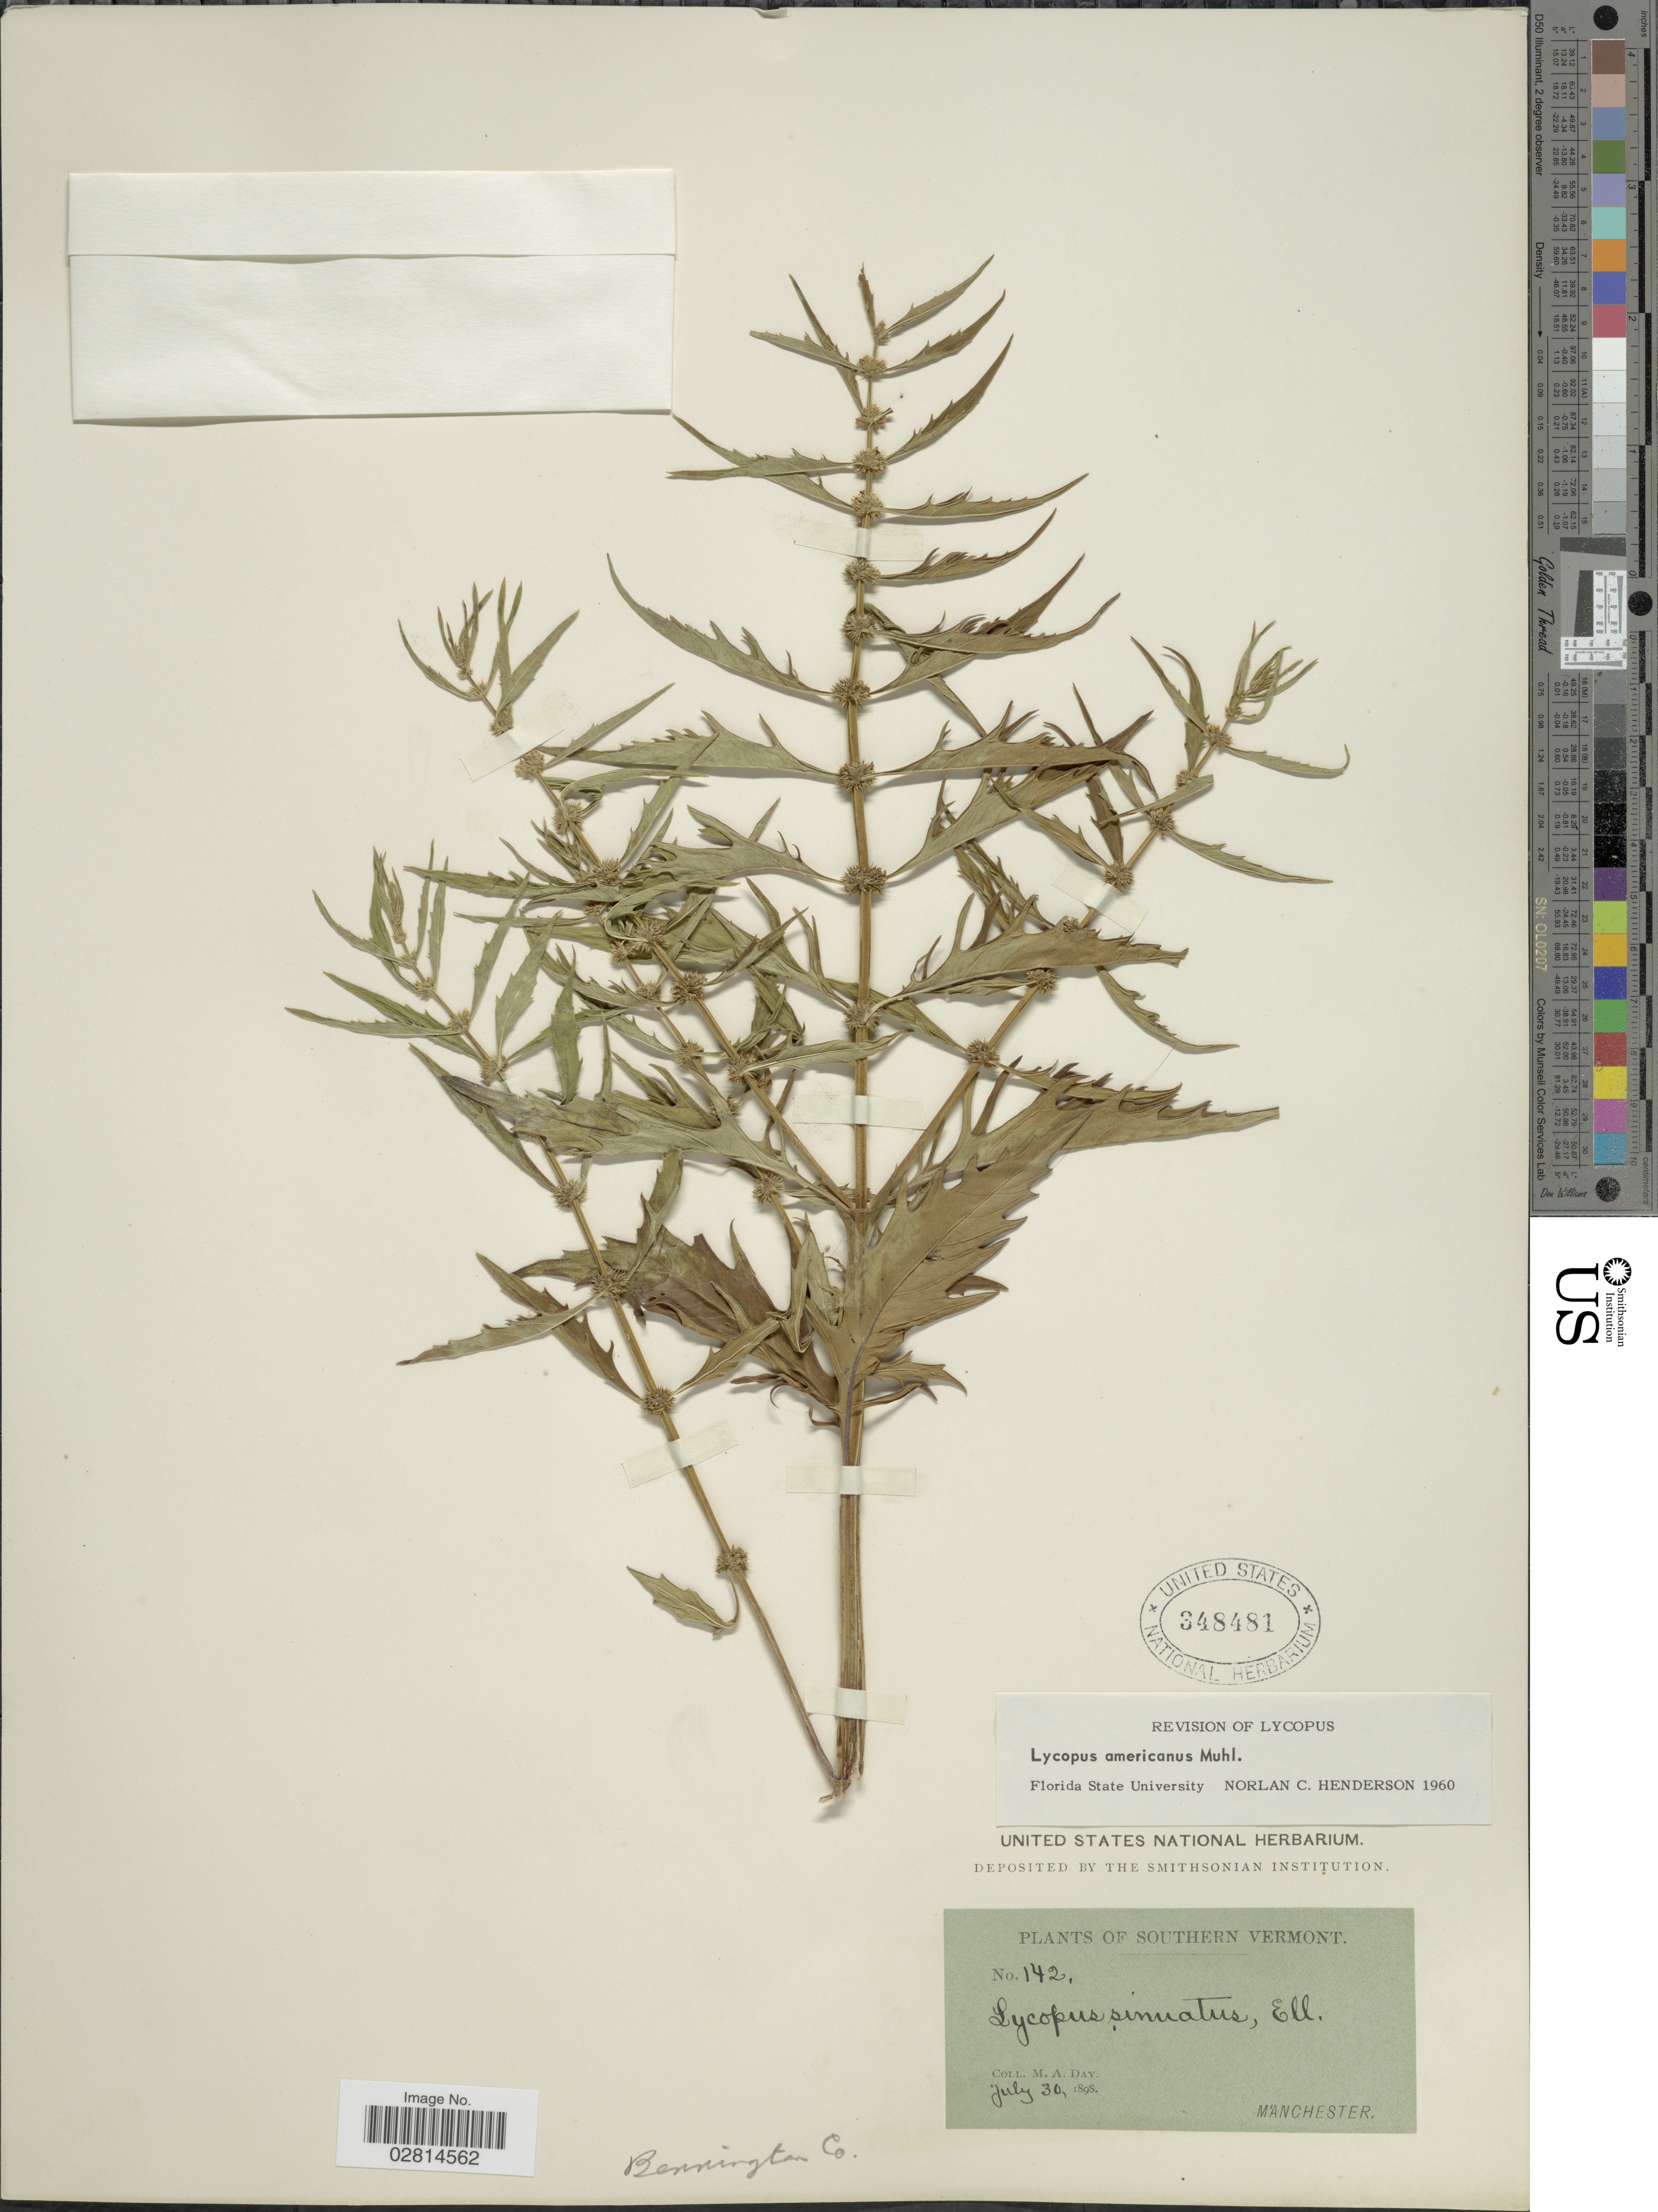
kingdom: Plantae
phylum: Tracheophyta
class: Magnoliopsida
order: Lamiales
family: Lamiaceae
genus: Lycopus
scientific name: Lycopus americanus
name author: Muhl. ex W.P.C. Barton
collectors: M. Day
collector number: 142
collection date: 1898-07-30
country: United States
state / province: Vermont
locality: Southern Vermont. Manchester.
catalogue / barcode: US 348481